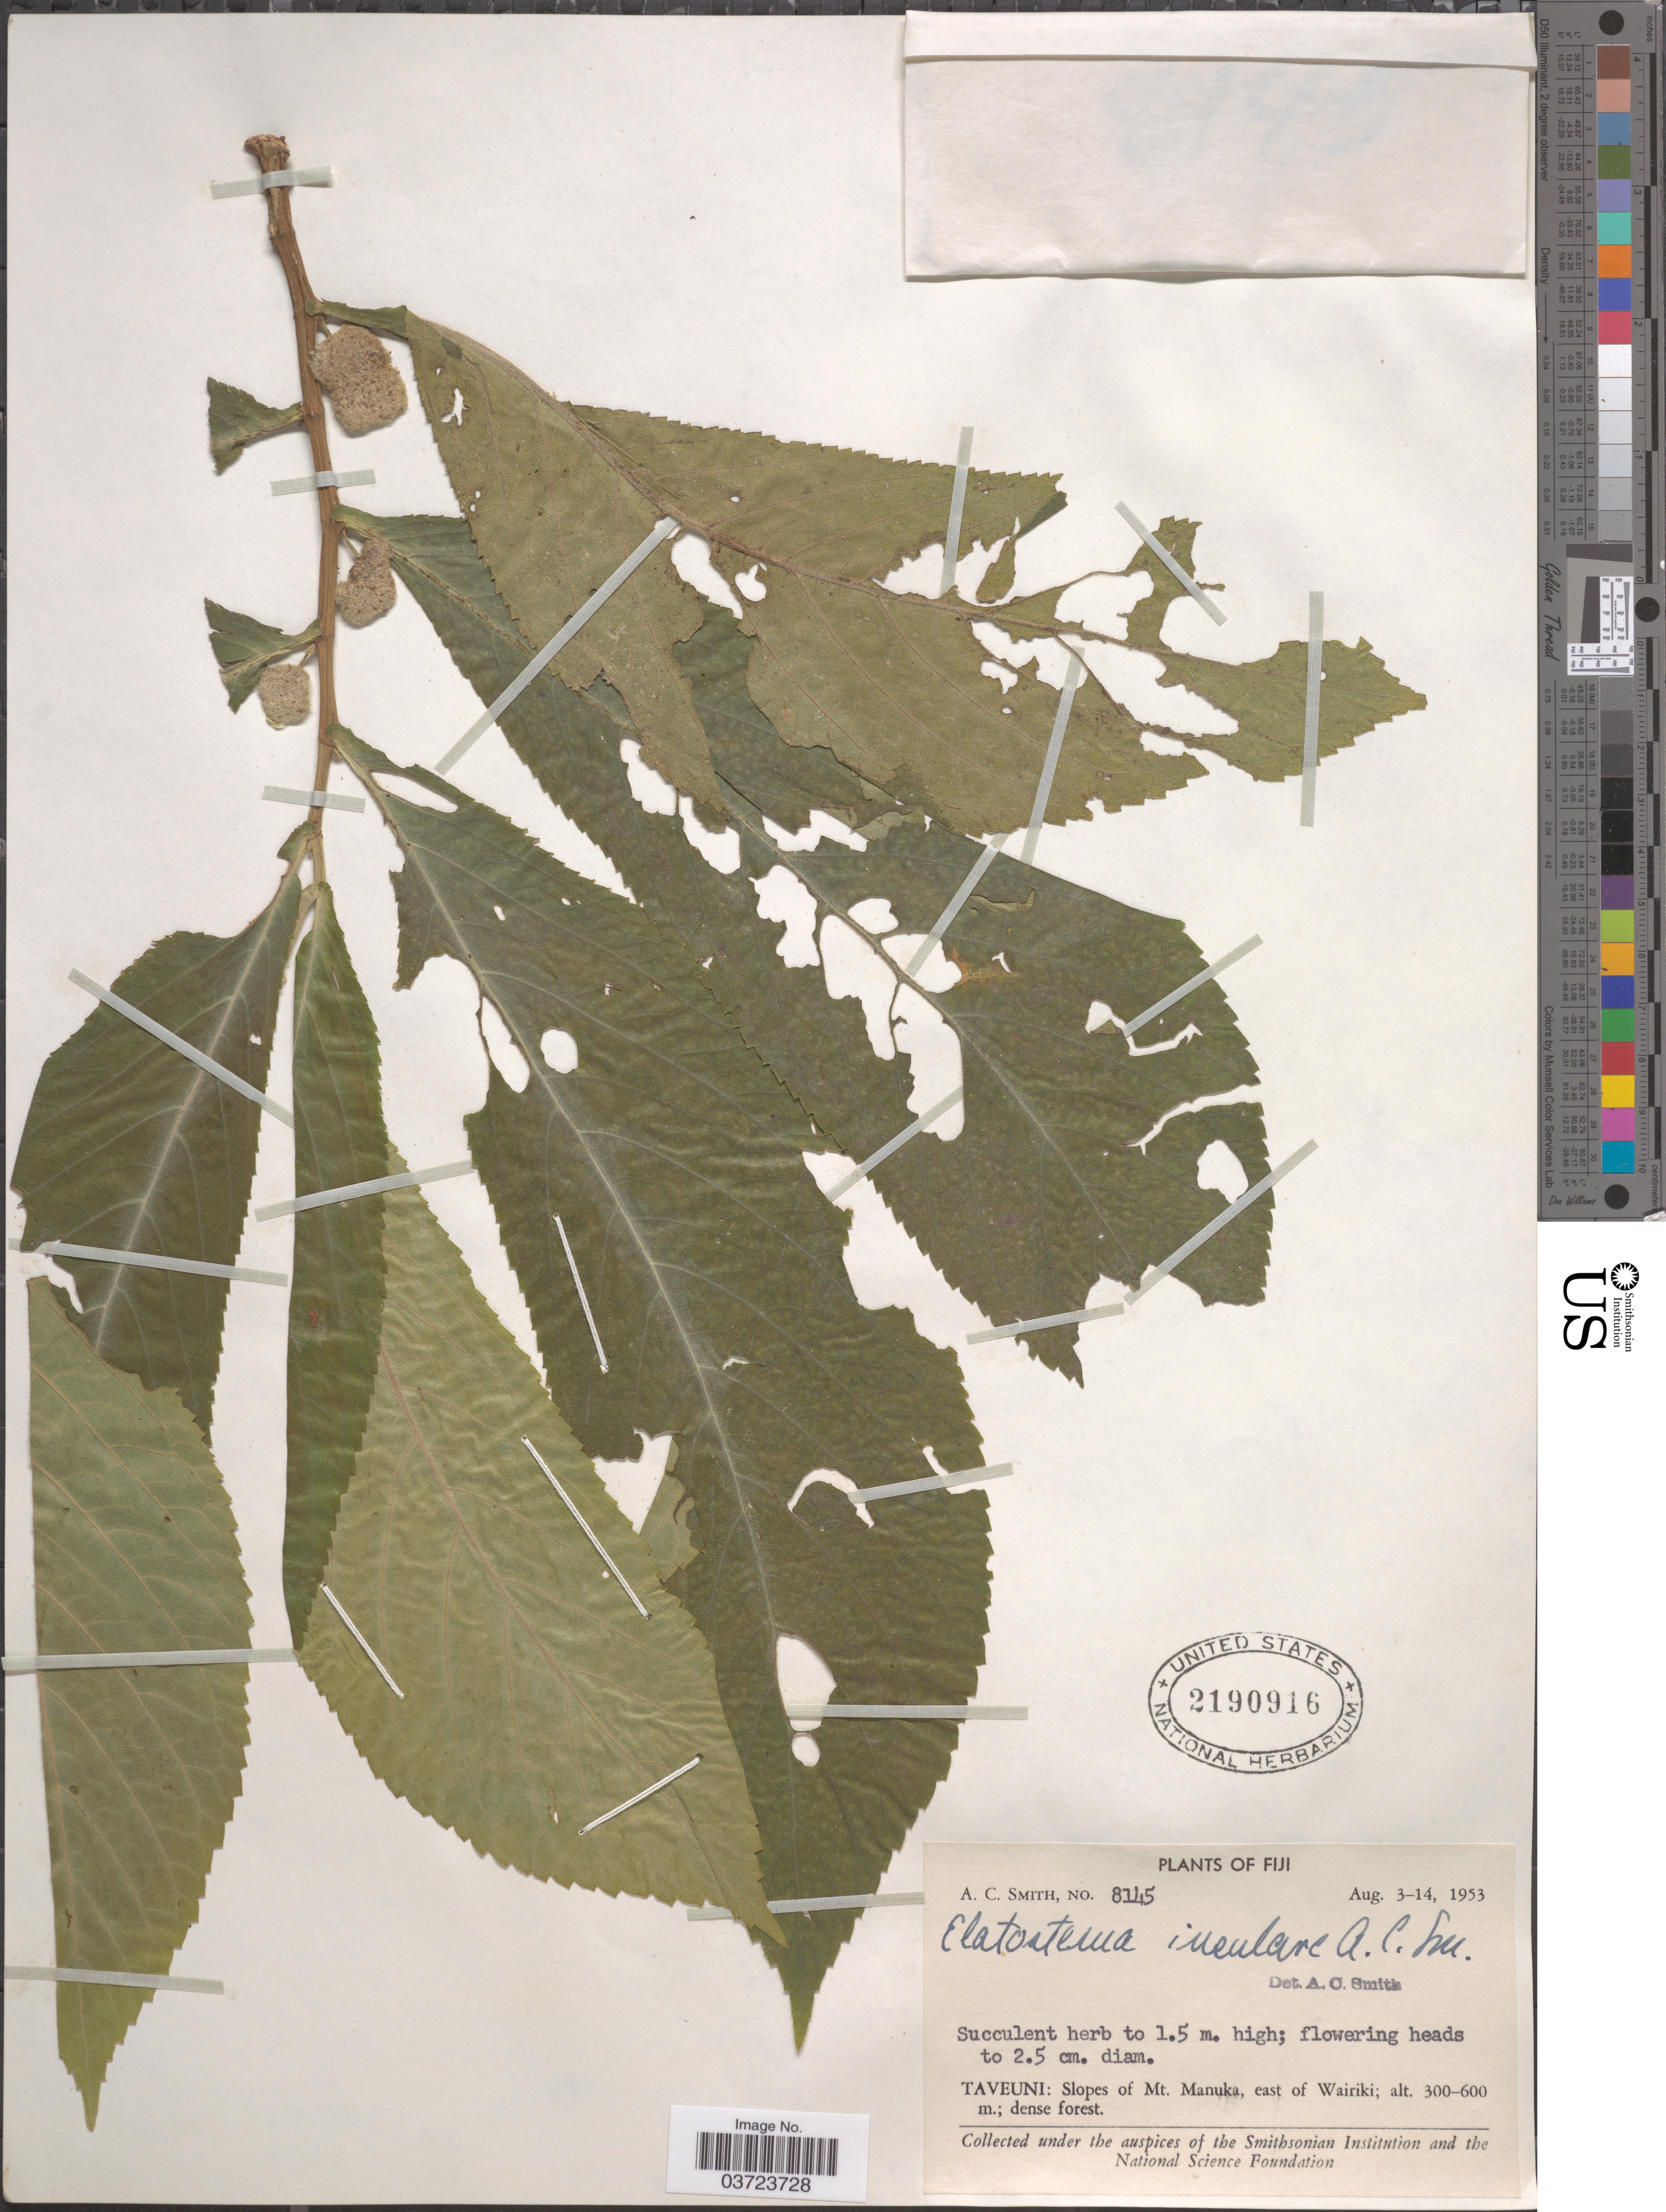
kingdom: Plantae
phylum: Tracheophyta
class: Magnoliopsida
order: Rosales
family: Urticaceae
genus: Elatostema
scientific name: Elatostema insulare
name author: A.C. Sm.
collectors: A. C. Smith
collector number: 8145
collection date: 1953-08-03/1953-08-14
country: Fiji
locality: Taveuni: Slopes of Mt. Manuka, east of Wairiki.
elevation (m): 300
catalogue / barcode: US 2190916